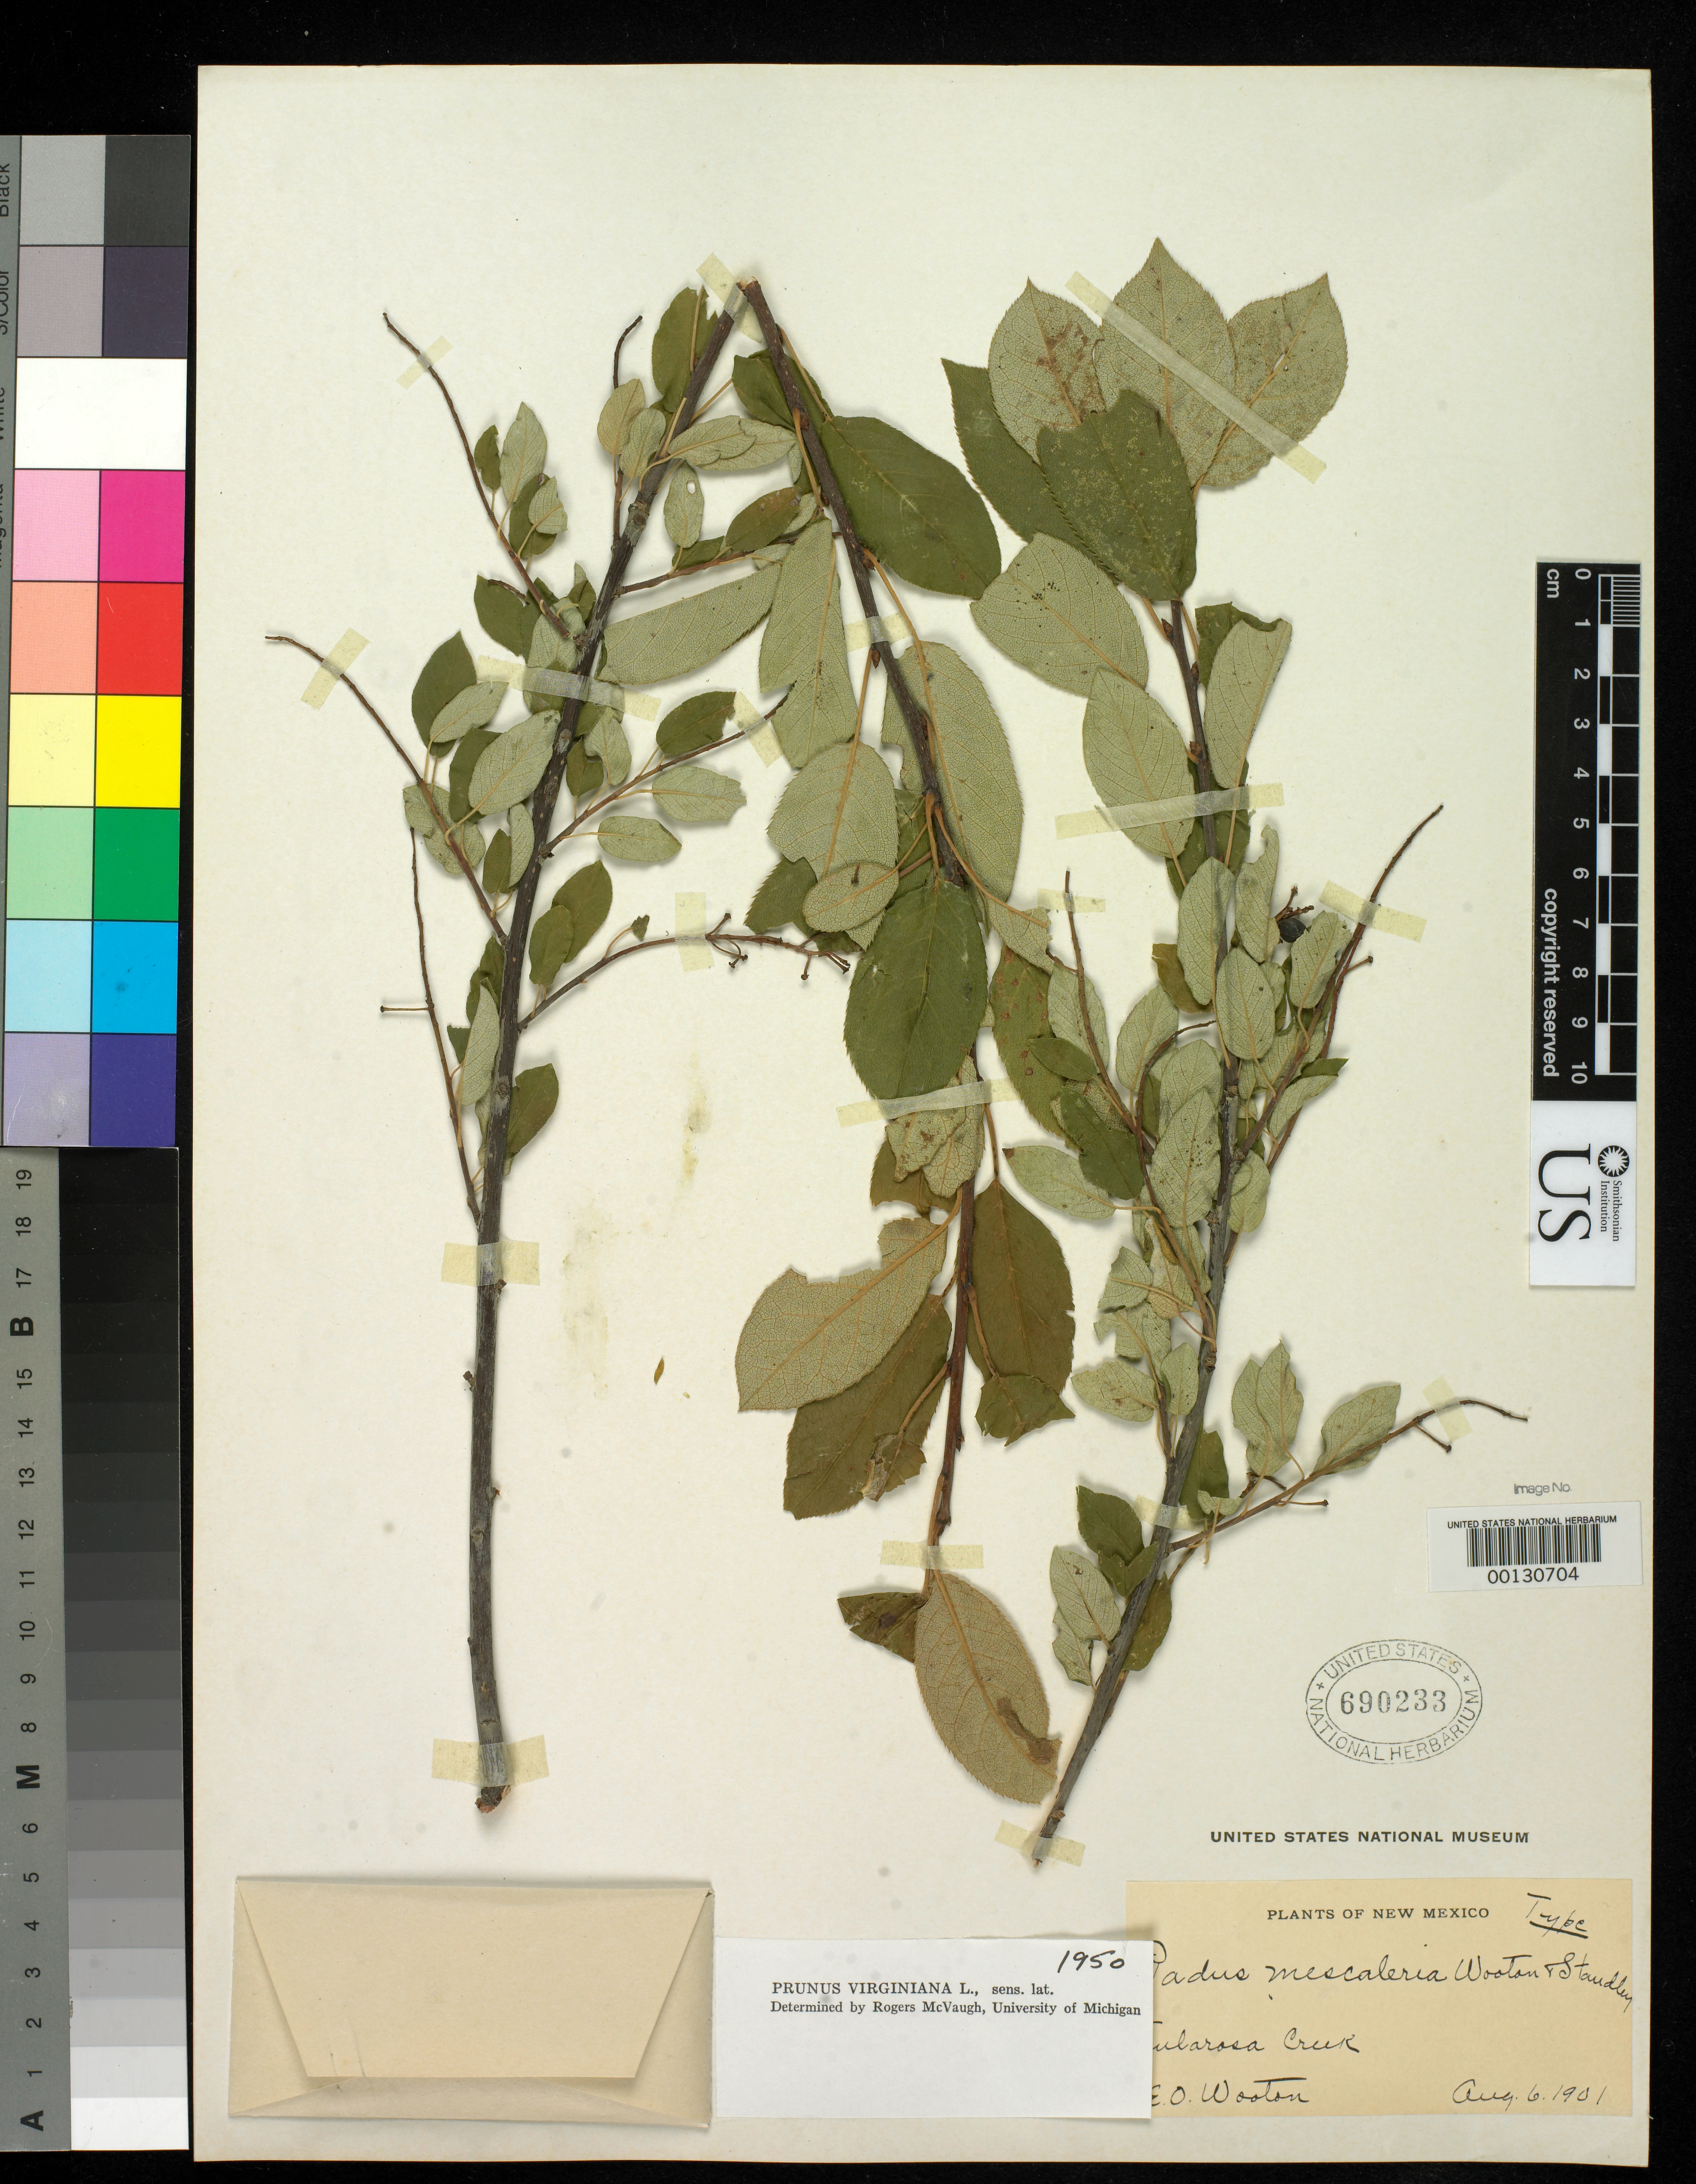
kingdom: Plantae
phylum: Tracheophyta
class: Magnoliopsida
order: Rosales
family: Rosaceae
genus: Padus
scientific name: Padus mescaleria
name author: Wooton & Standl.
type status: Holotype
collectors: E. O. Wooton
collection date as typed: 06 Aug 1901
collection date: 1901-08-06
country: United States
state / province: New Mexico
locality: Tularosa Creek near Mescalero Agency.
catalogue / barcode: US 690233